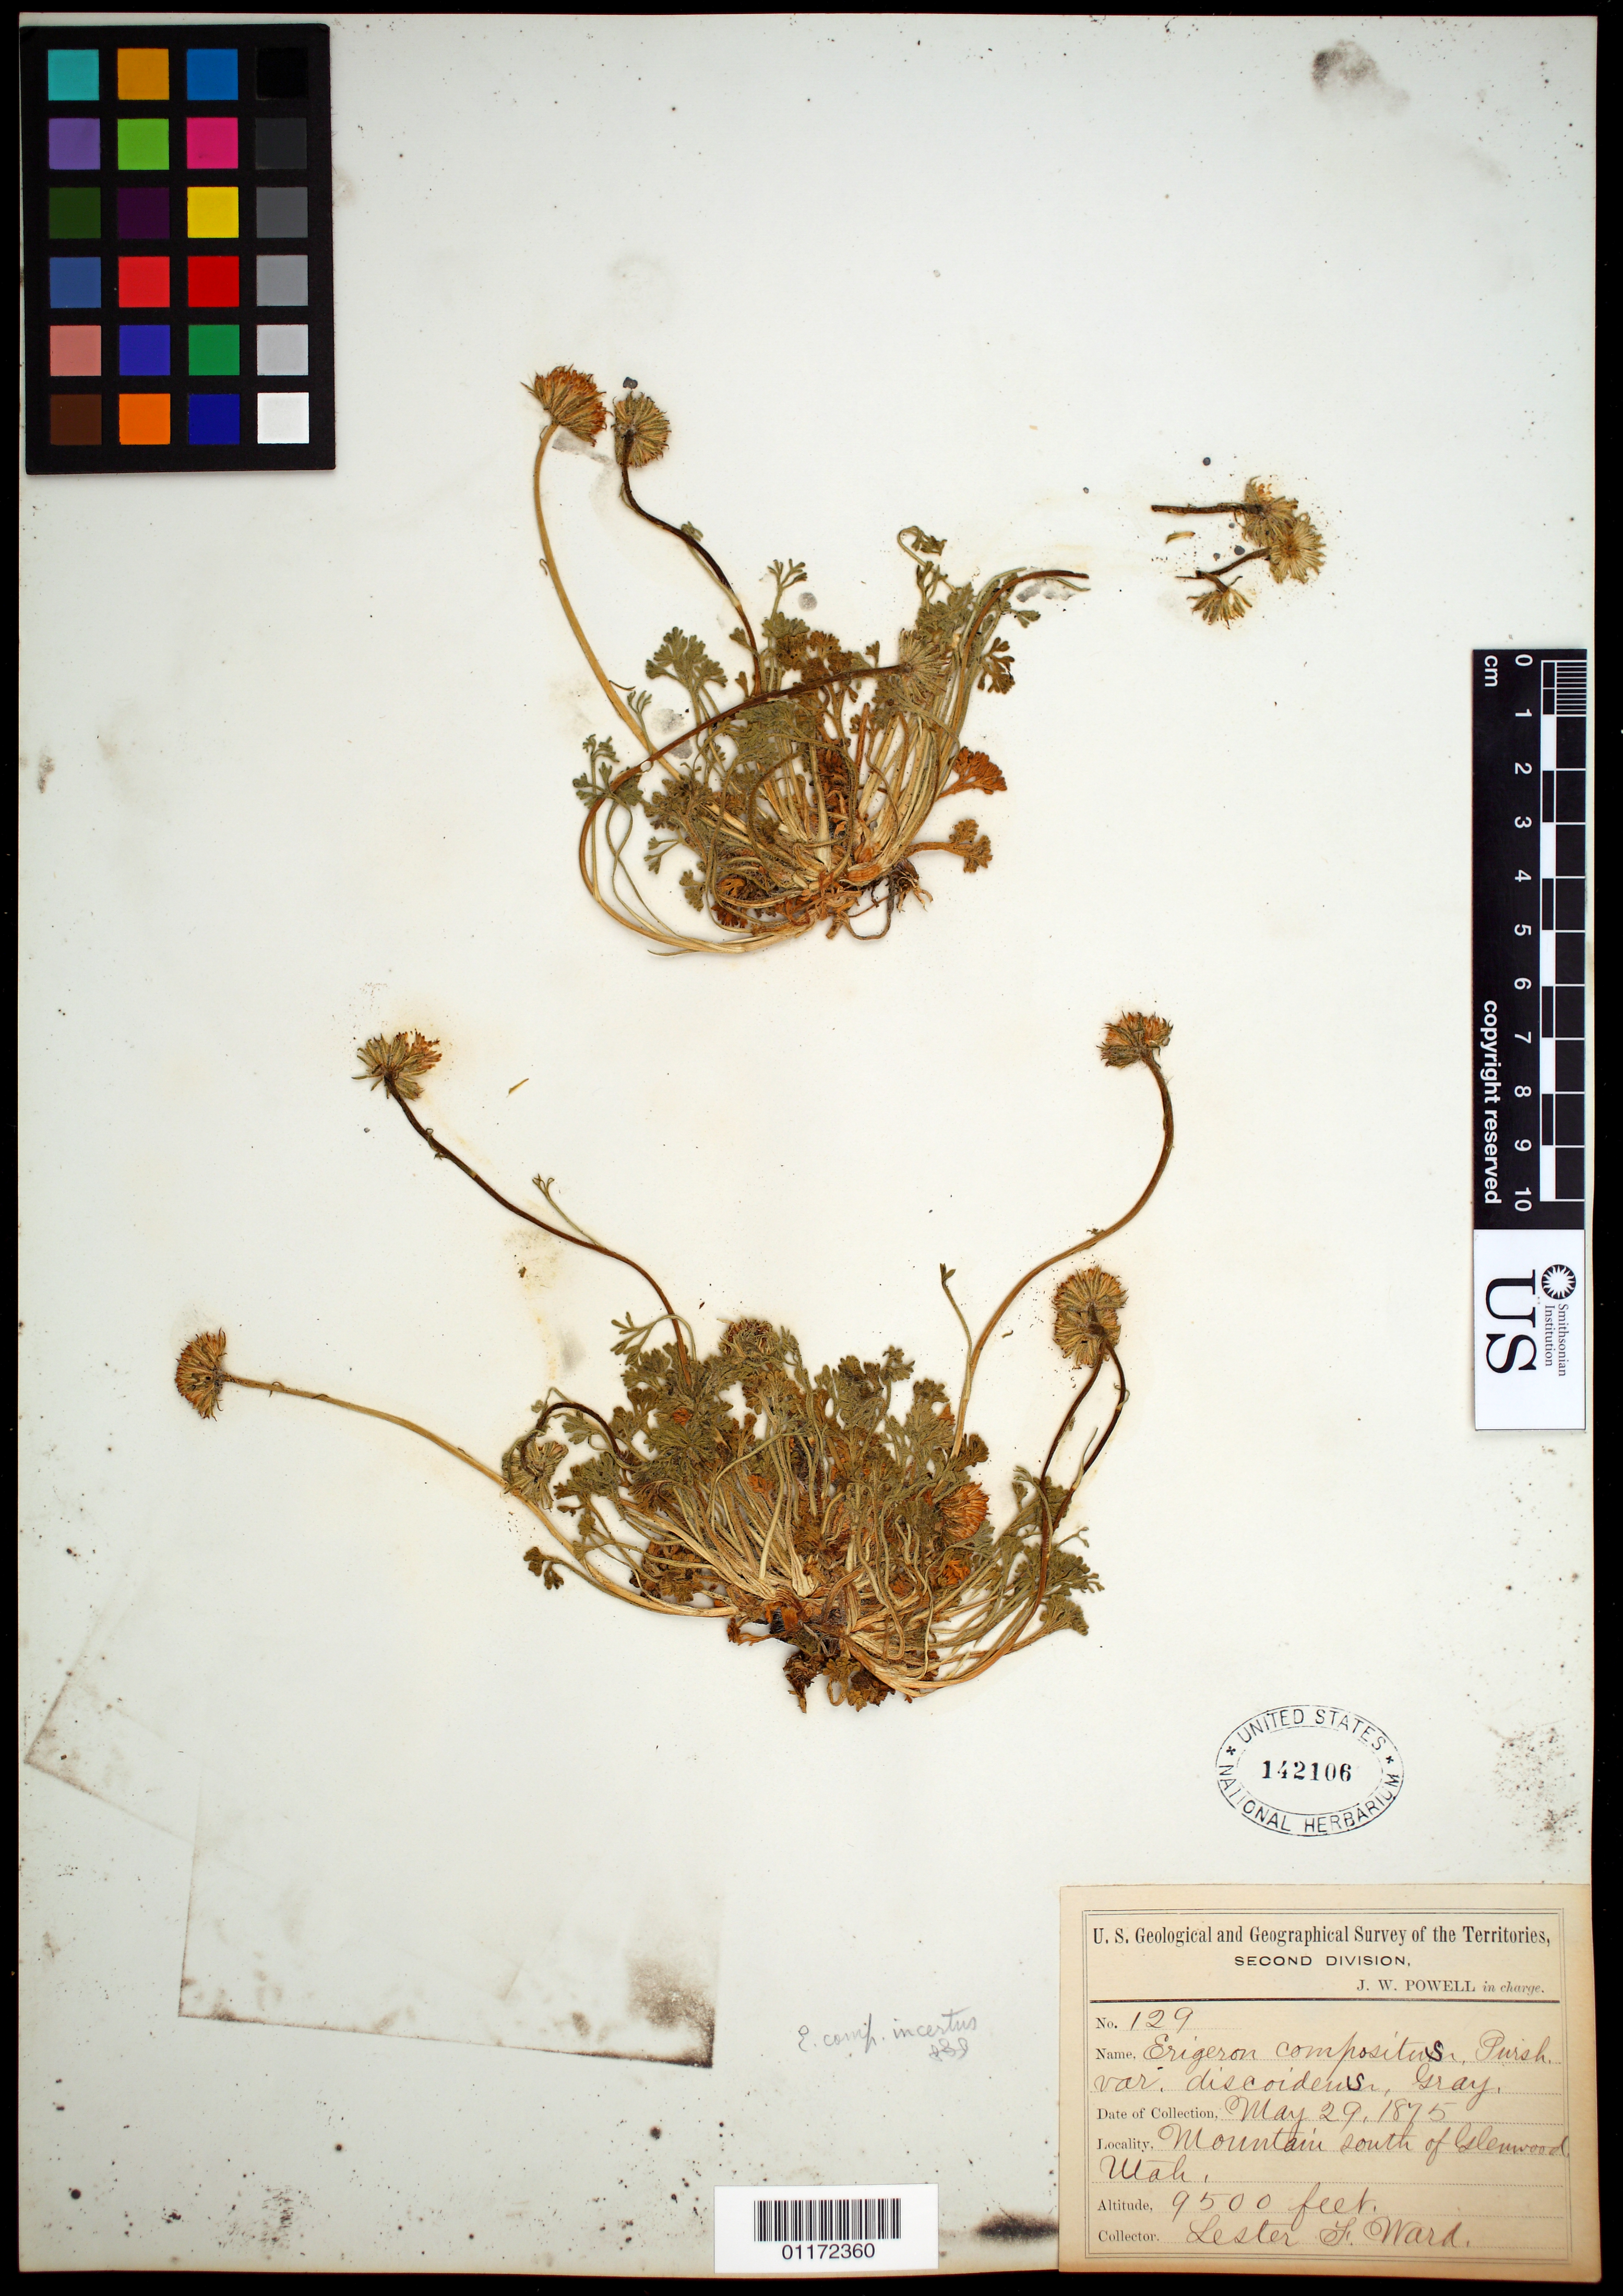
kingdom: Plantae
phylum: Tracheophyta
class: Magnoliopsida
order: Asterales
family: Asteraceae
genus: Erigeron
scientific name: Erigeron compositus var. incertus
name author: A. Nelson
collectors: L. F. Ward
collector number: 129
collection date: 1875-05-29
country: United States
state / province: Utah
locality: Mountains south of Glenwood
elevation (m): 2896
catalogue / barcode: US 142106